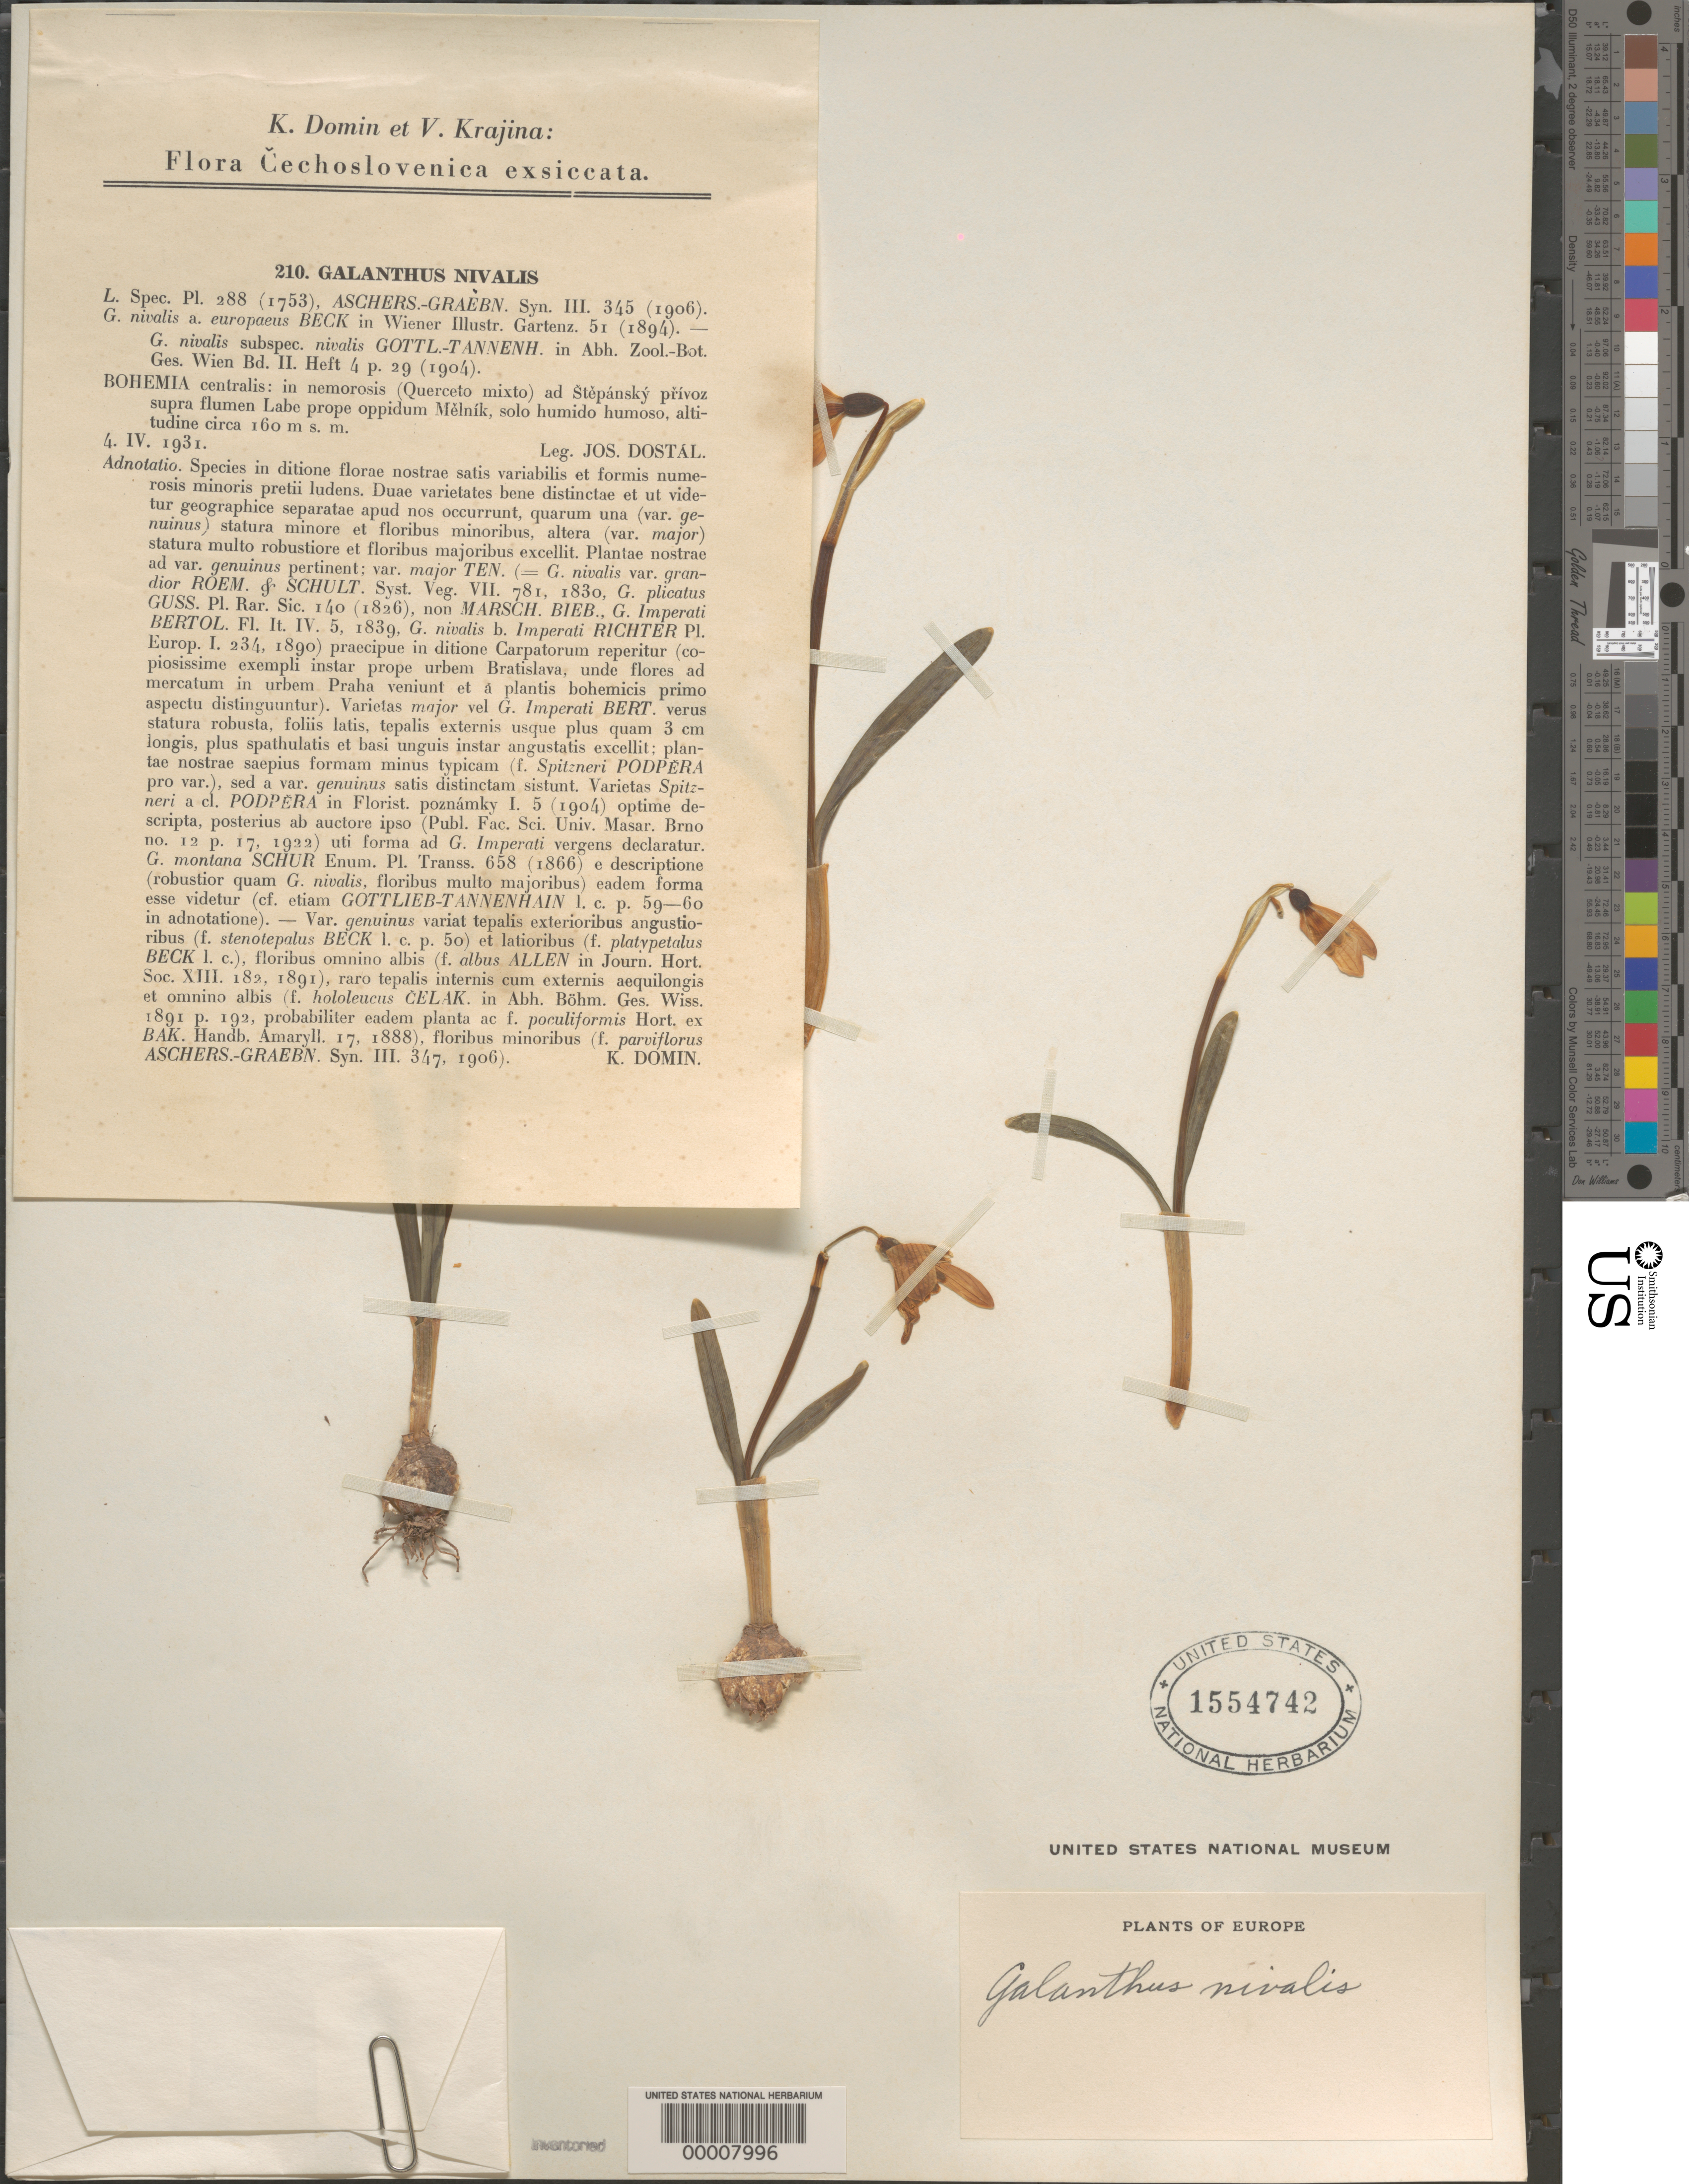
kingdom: Plantae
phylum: Tracheophyta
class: Liliopsida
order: Asparagales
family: Amaryllidaceae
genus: Galanthus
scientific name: Galanthus nivalis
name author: L.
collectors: J. Dostál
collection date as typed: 04 Apr 1931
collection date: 1931-04-04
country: Czechia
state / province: Central Bohemian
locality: [former] Severocesky Kraj, above Labe river, near Melnik. [Melnik District?]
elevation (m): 160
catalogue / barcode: US 1554742